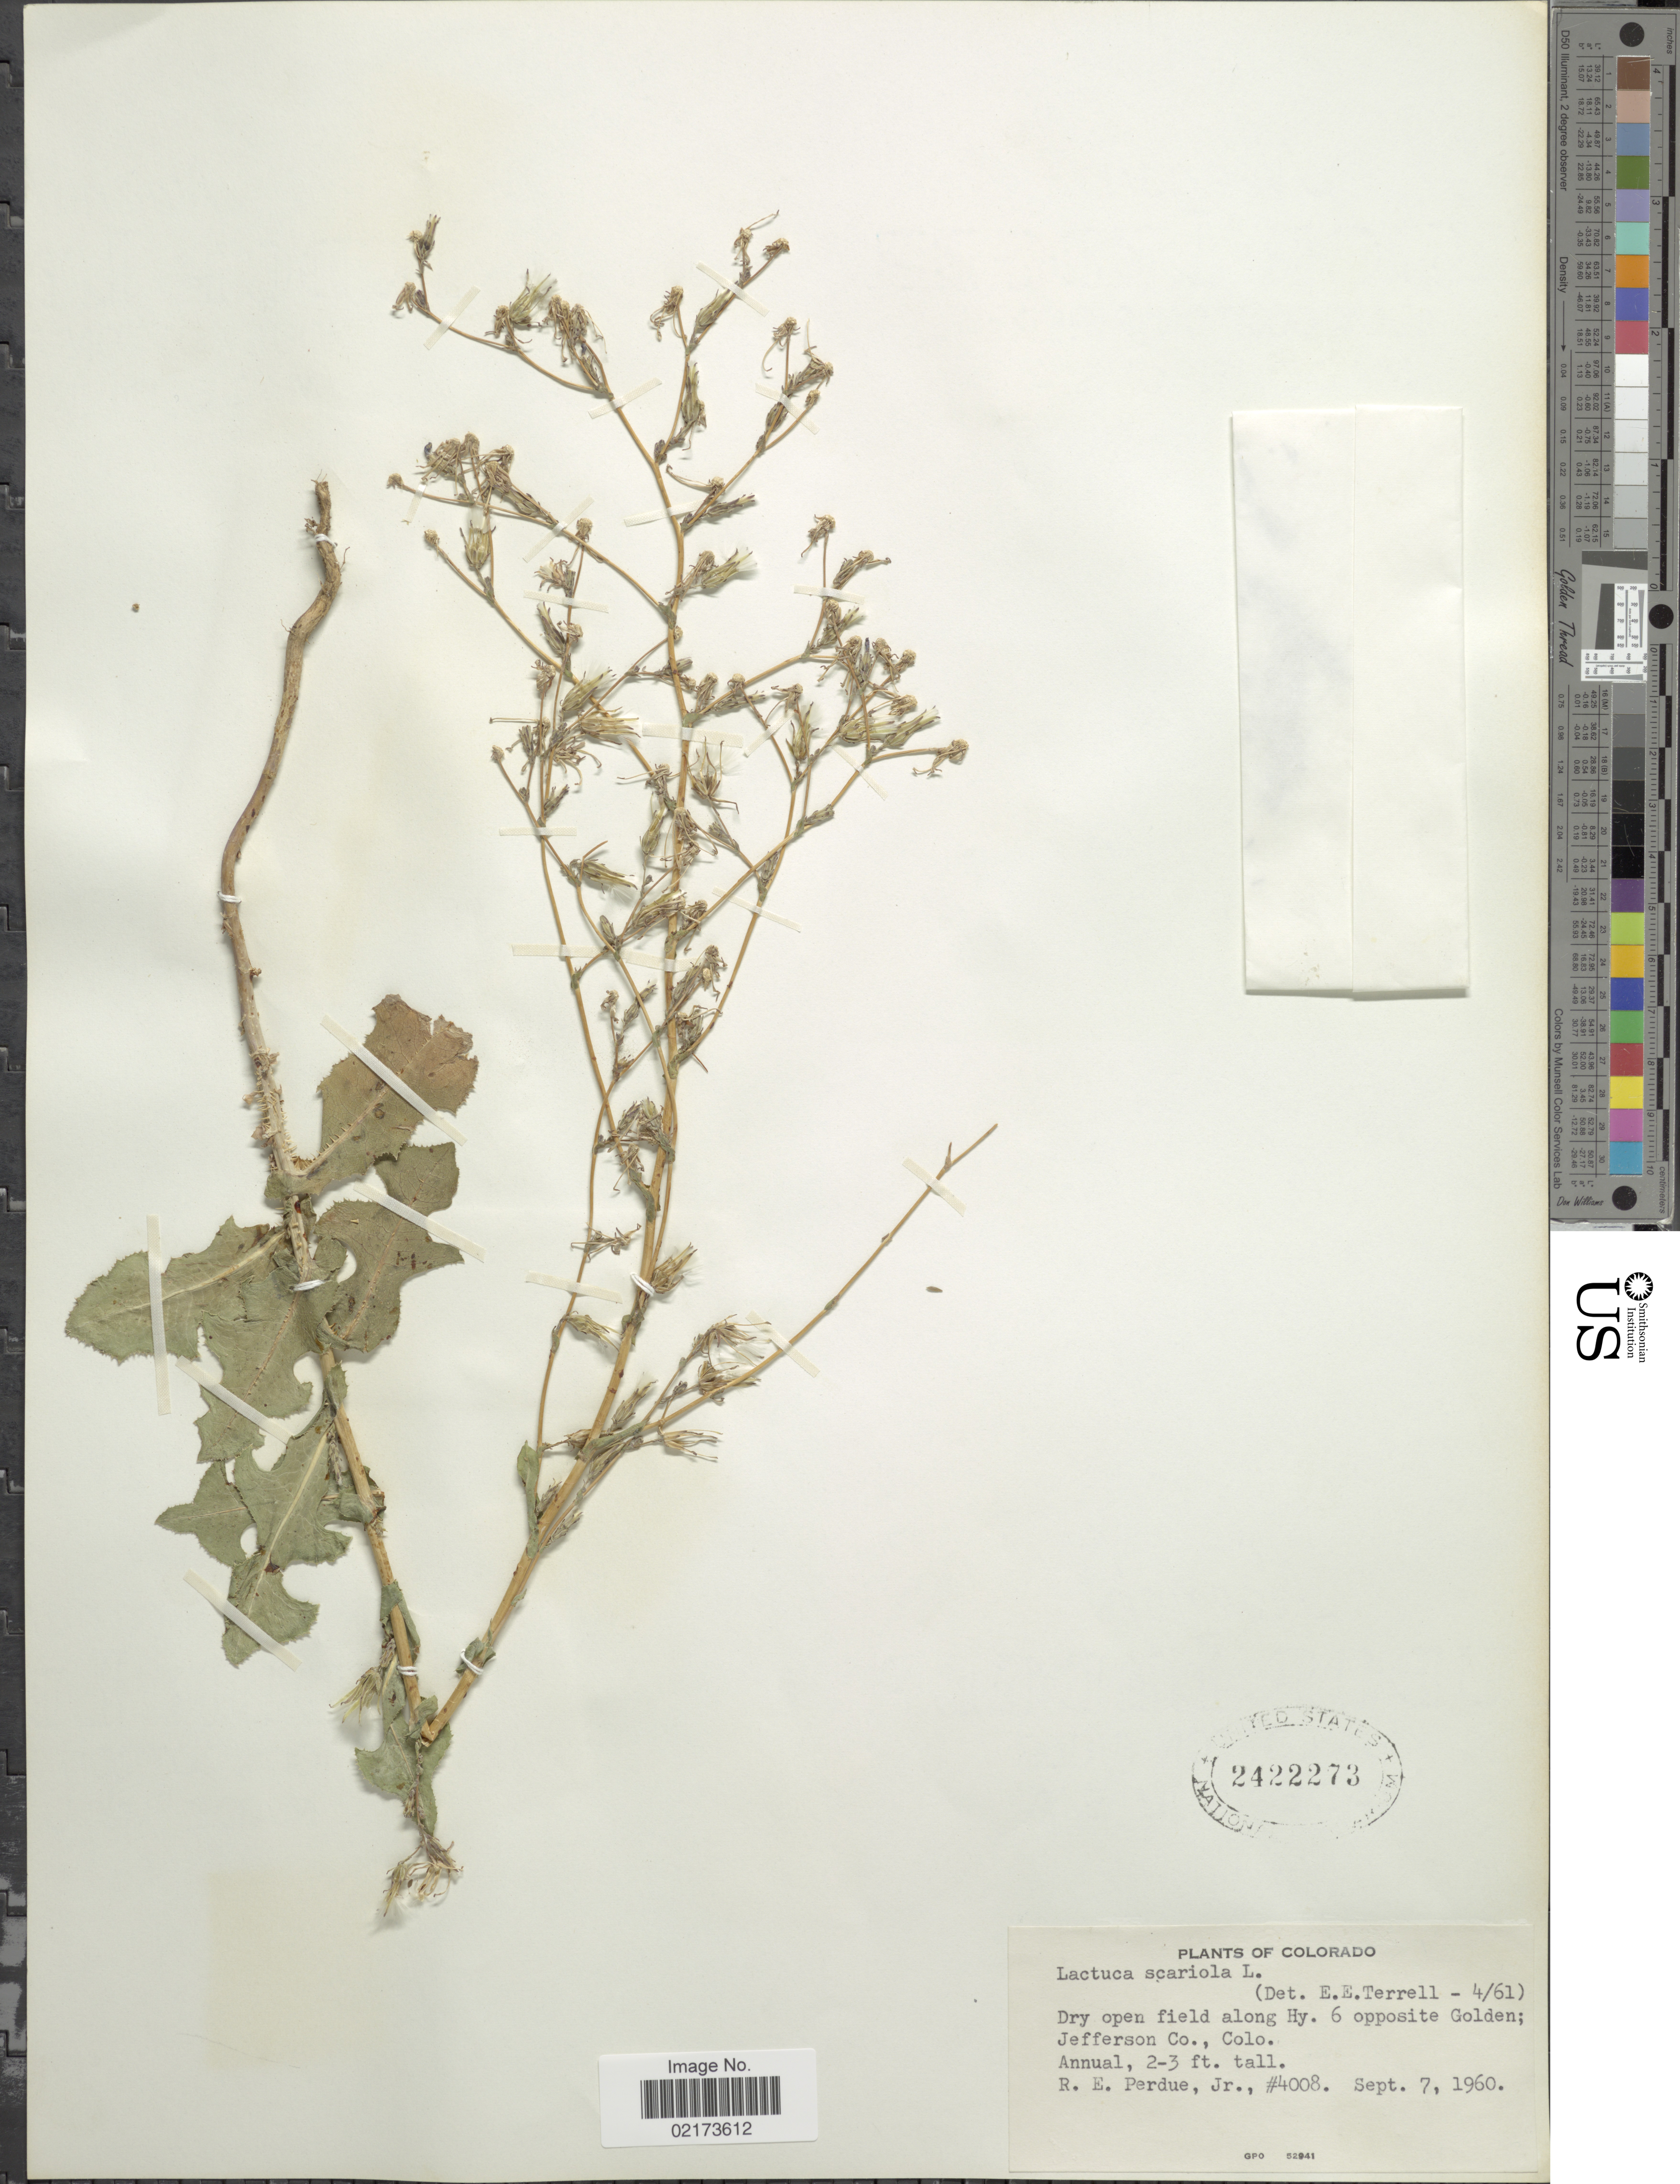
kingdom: Plantae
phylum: Tracheophyta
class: Magnoliopsida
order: Asterales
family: Asteraceae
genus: Lactuca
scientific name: Lactuca serriola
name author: L.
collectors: R. E. Perdue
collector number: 4008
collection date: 1960-09-07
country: United States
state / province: Colorado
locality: Along Hy. 6 opposite Golden, Jefferson Co., Colo.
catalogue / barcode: US 2422273